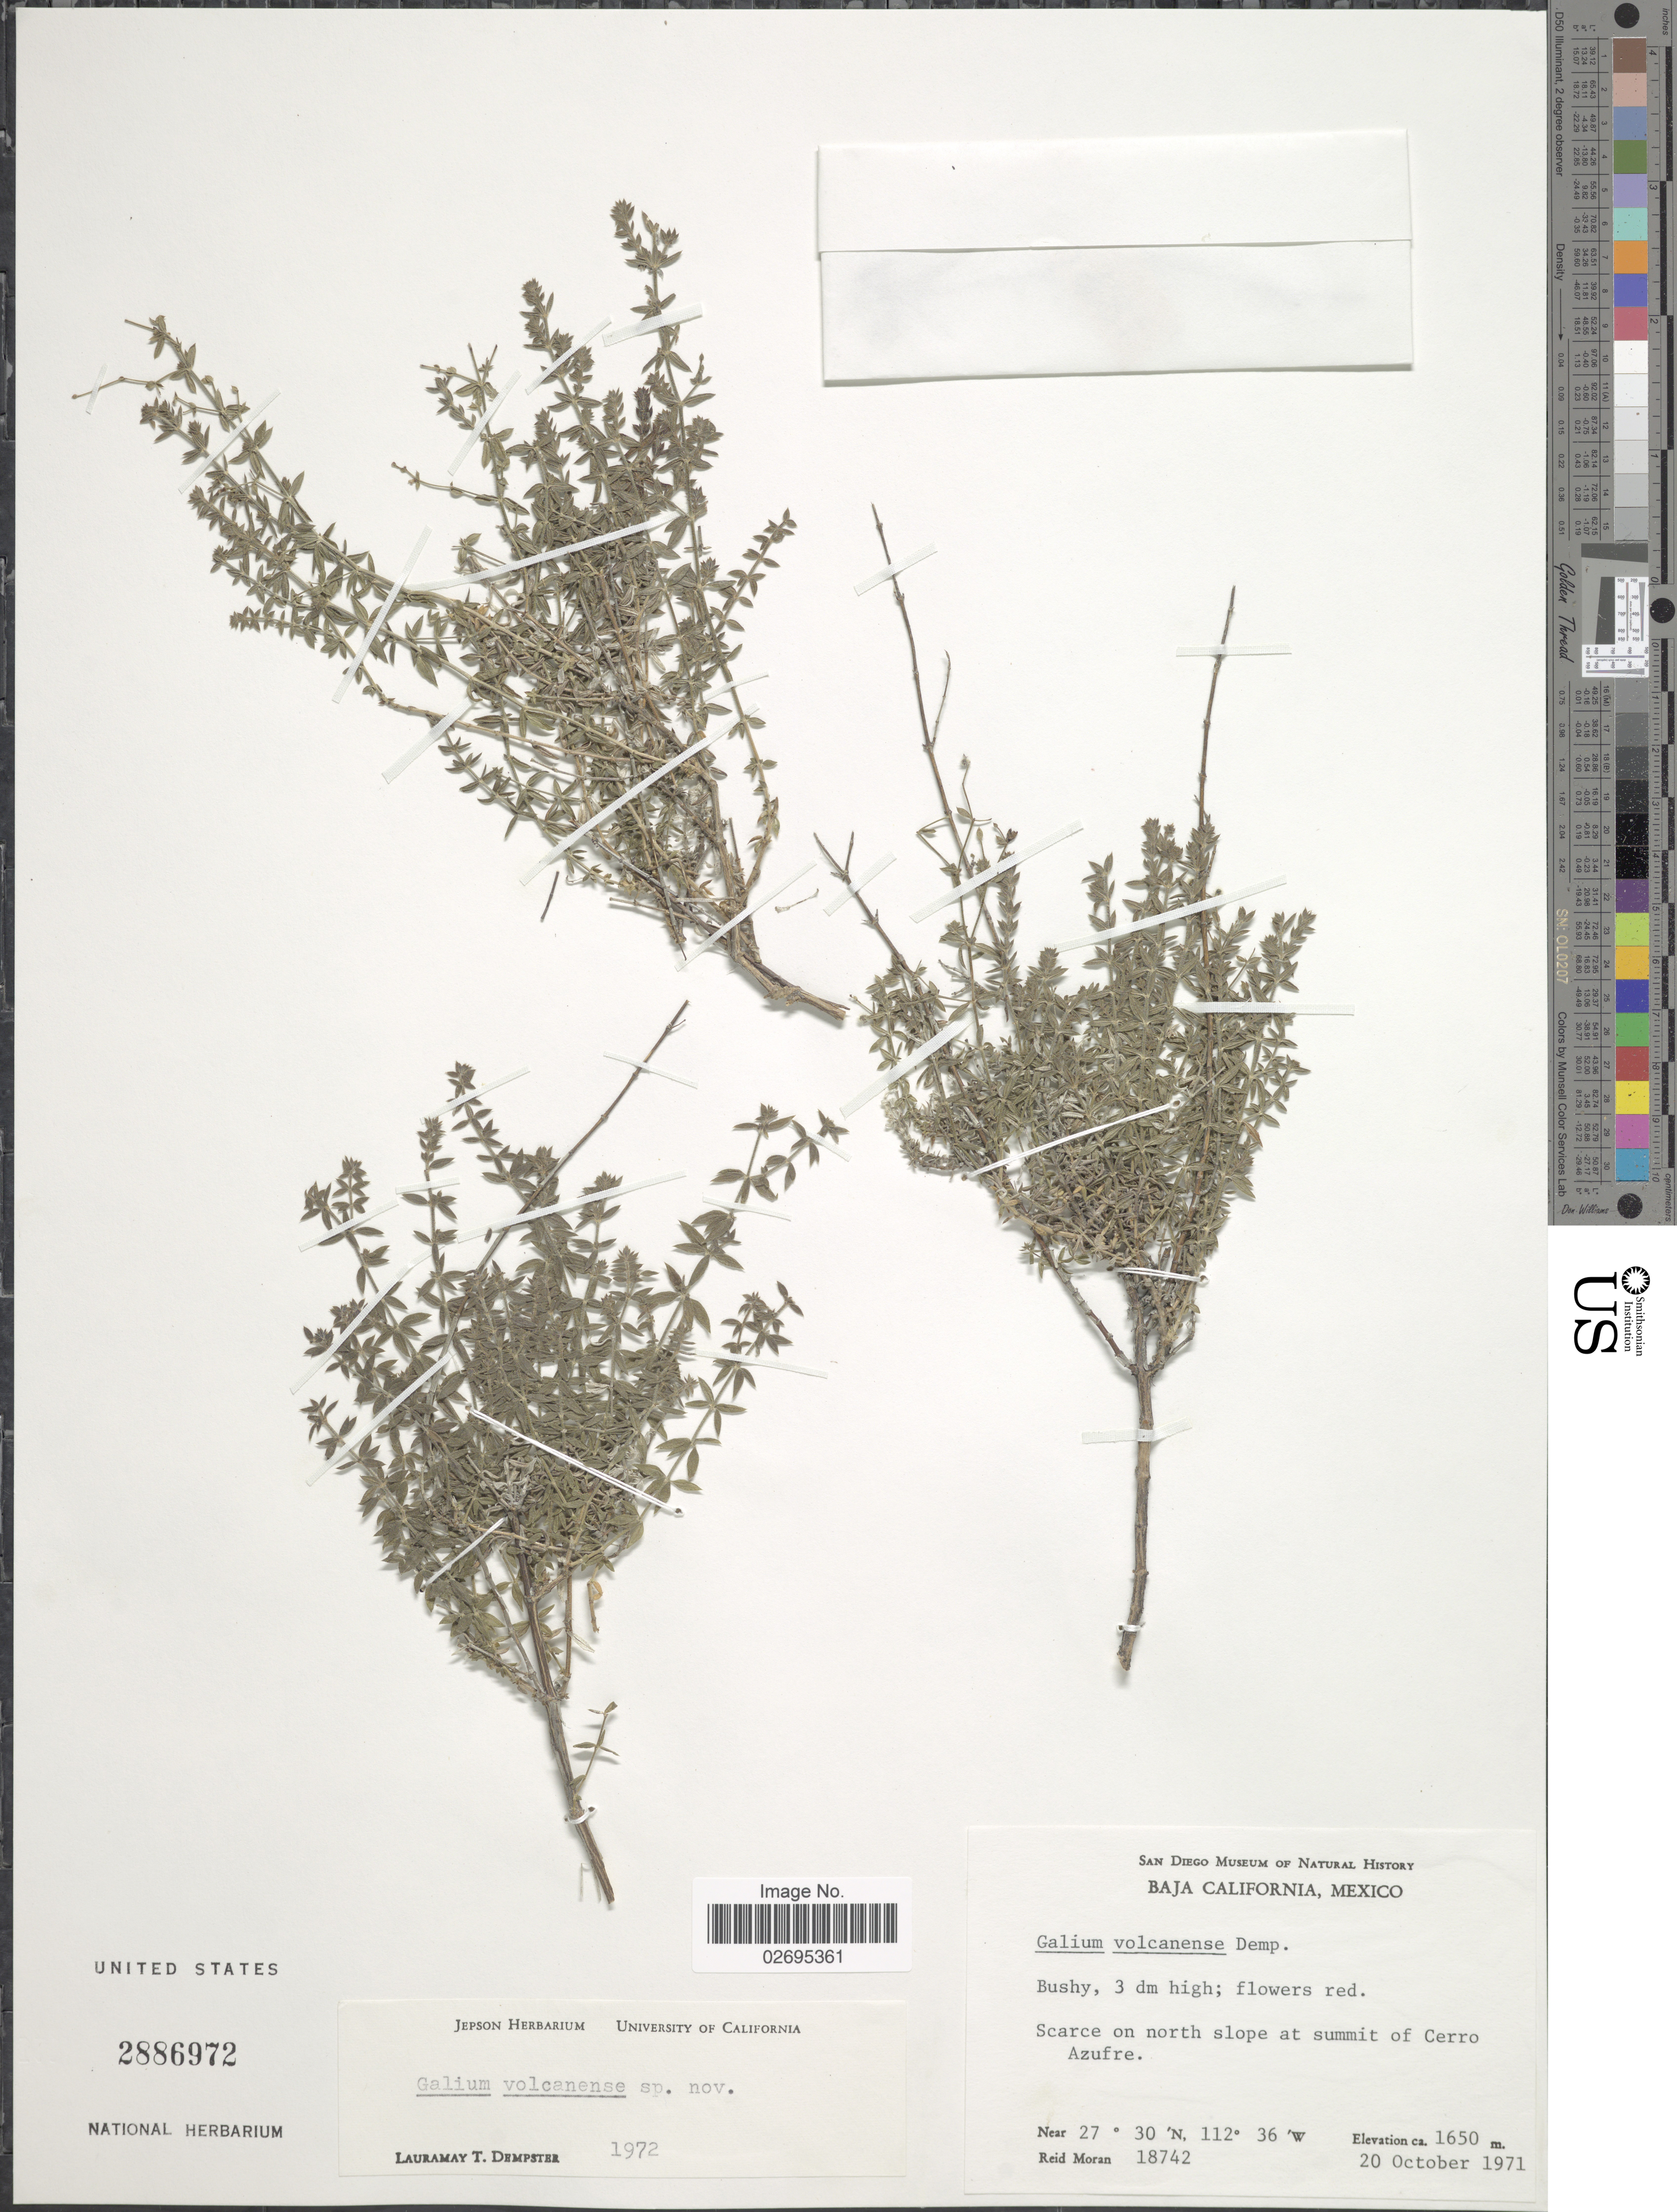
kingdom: Plantae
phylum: Tracheophyta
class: Magnoliopsida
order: Gentianales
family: Rubiaceae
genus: Galium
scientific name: Galium volcanense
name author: Dempster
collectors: R. V. Moran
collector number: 18742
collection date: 1971-10-20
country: Mexico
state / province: Baja California Sur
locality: Scarce on north slope at summit of Cerro Azufre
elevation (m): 1650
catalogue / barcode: US 2886972